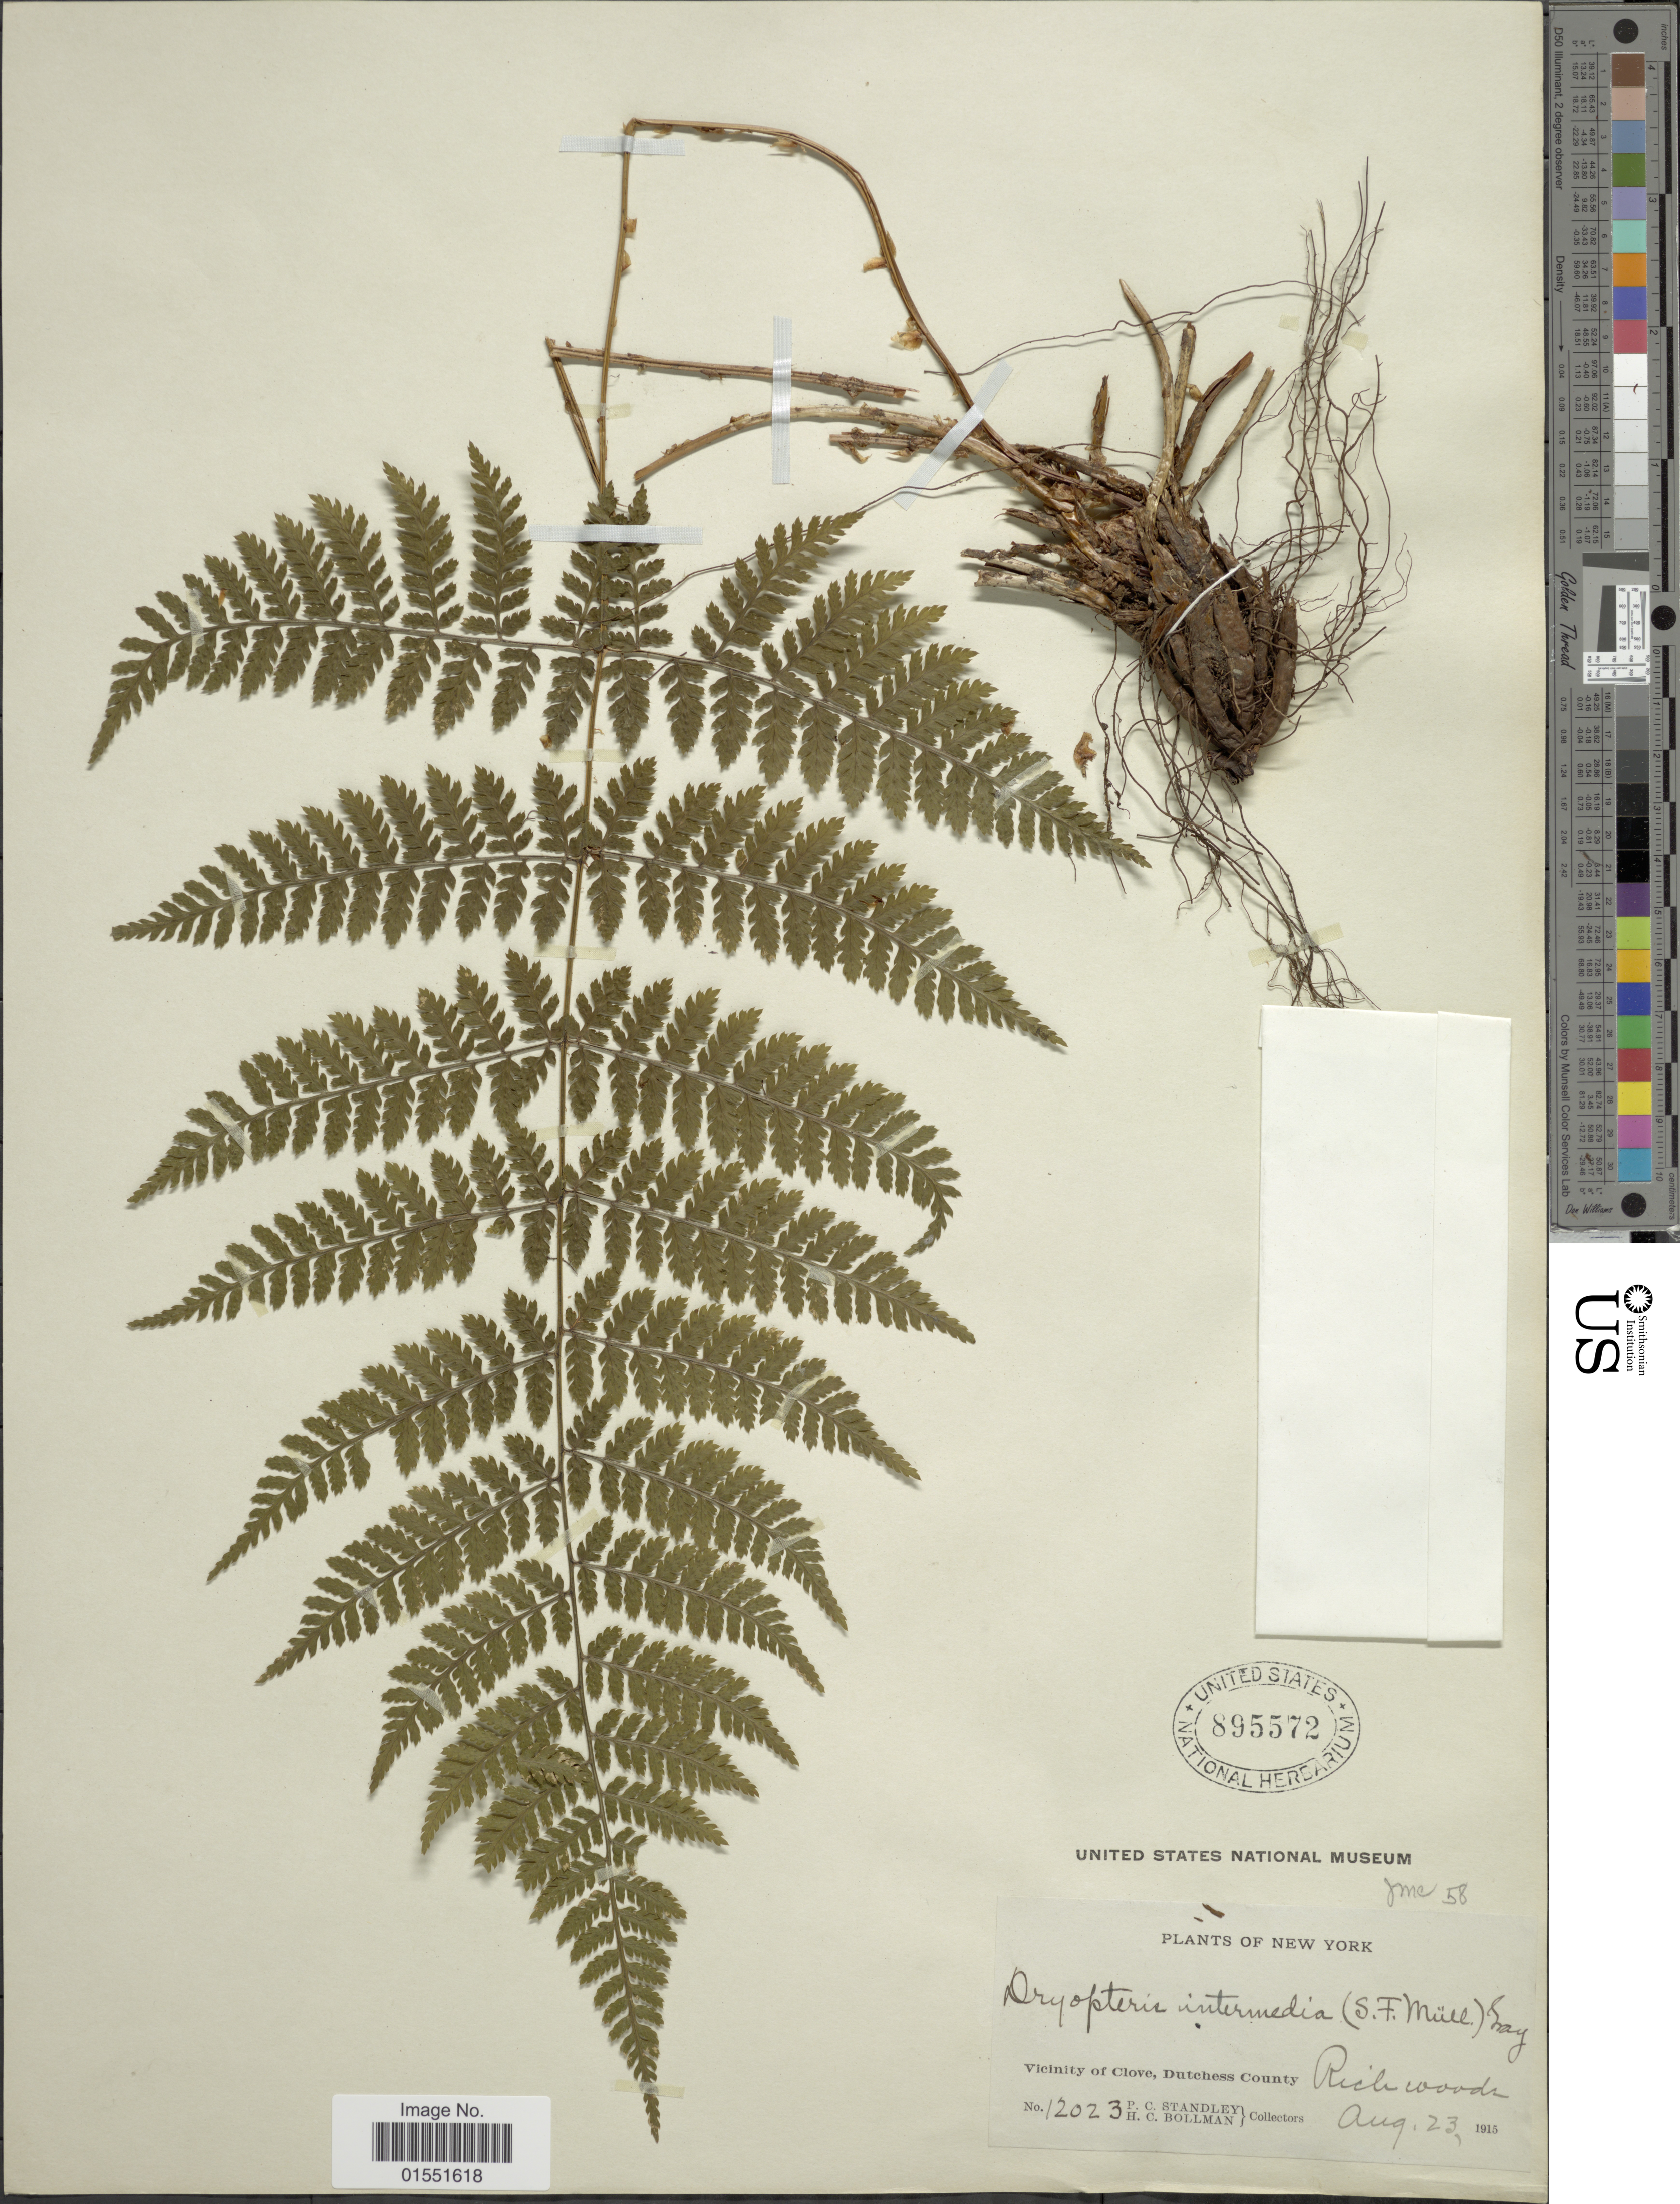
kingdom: Plantae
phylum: Tracheophyta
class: Polypodiopsida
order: Polypodiales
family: Dryopteridaceae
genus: Dryopteris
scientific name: Dryopteris intermedia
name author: (Muhl.) A. Gray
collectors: P. C. Standley & H. C. Bollman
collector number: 12023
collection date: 1915-08-23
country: United States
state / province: New York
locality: Vicinity of Clove, Dutchess County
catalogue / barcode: US 895572